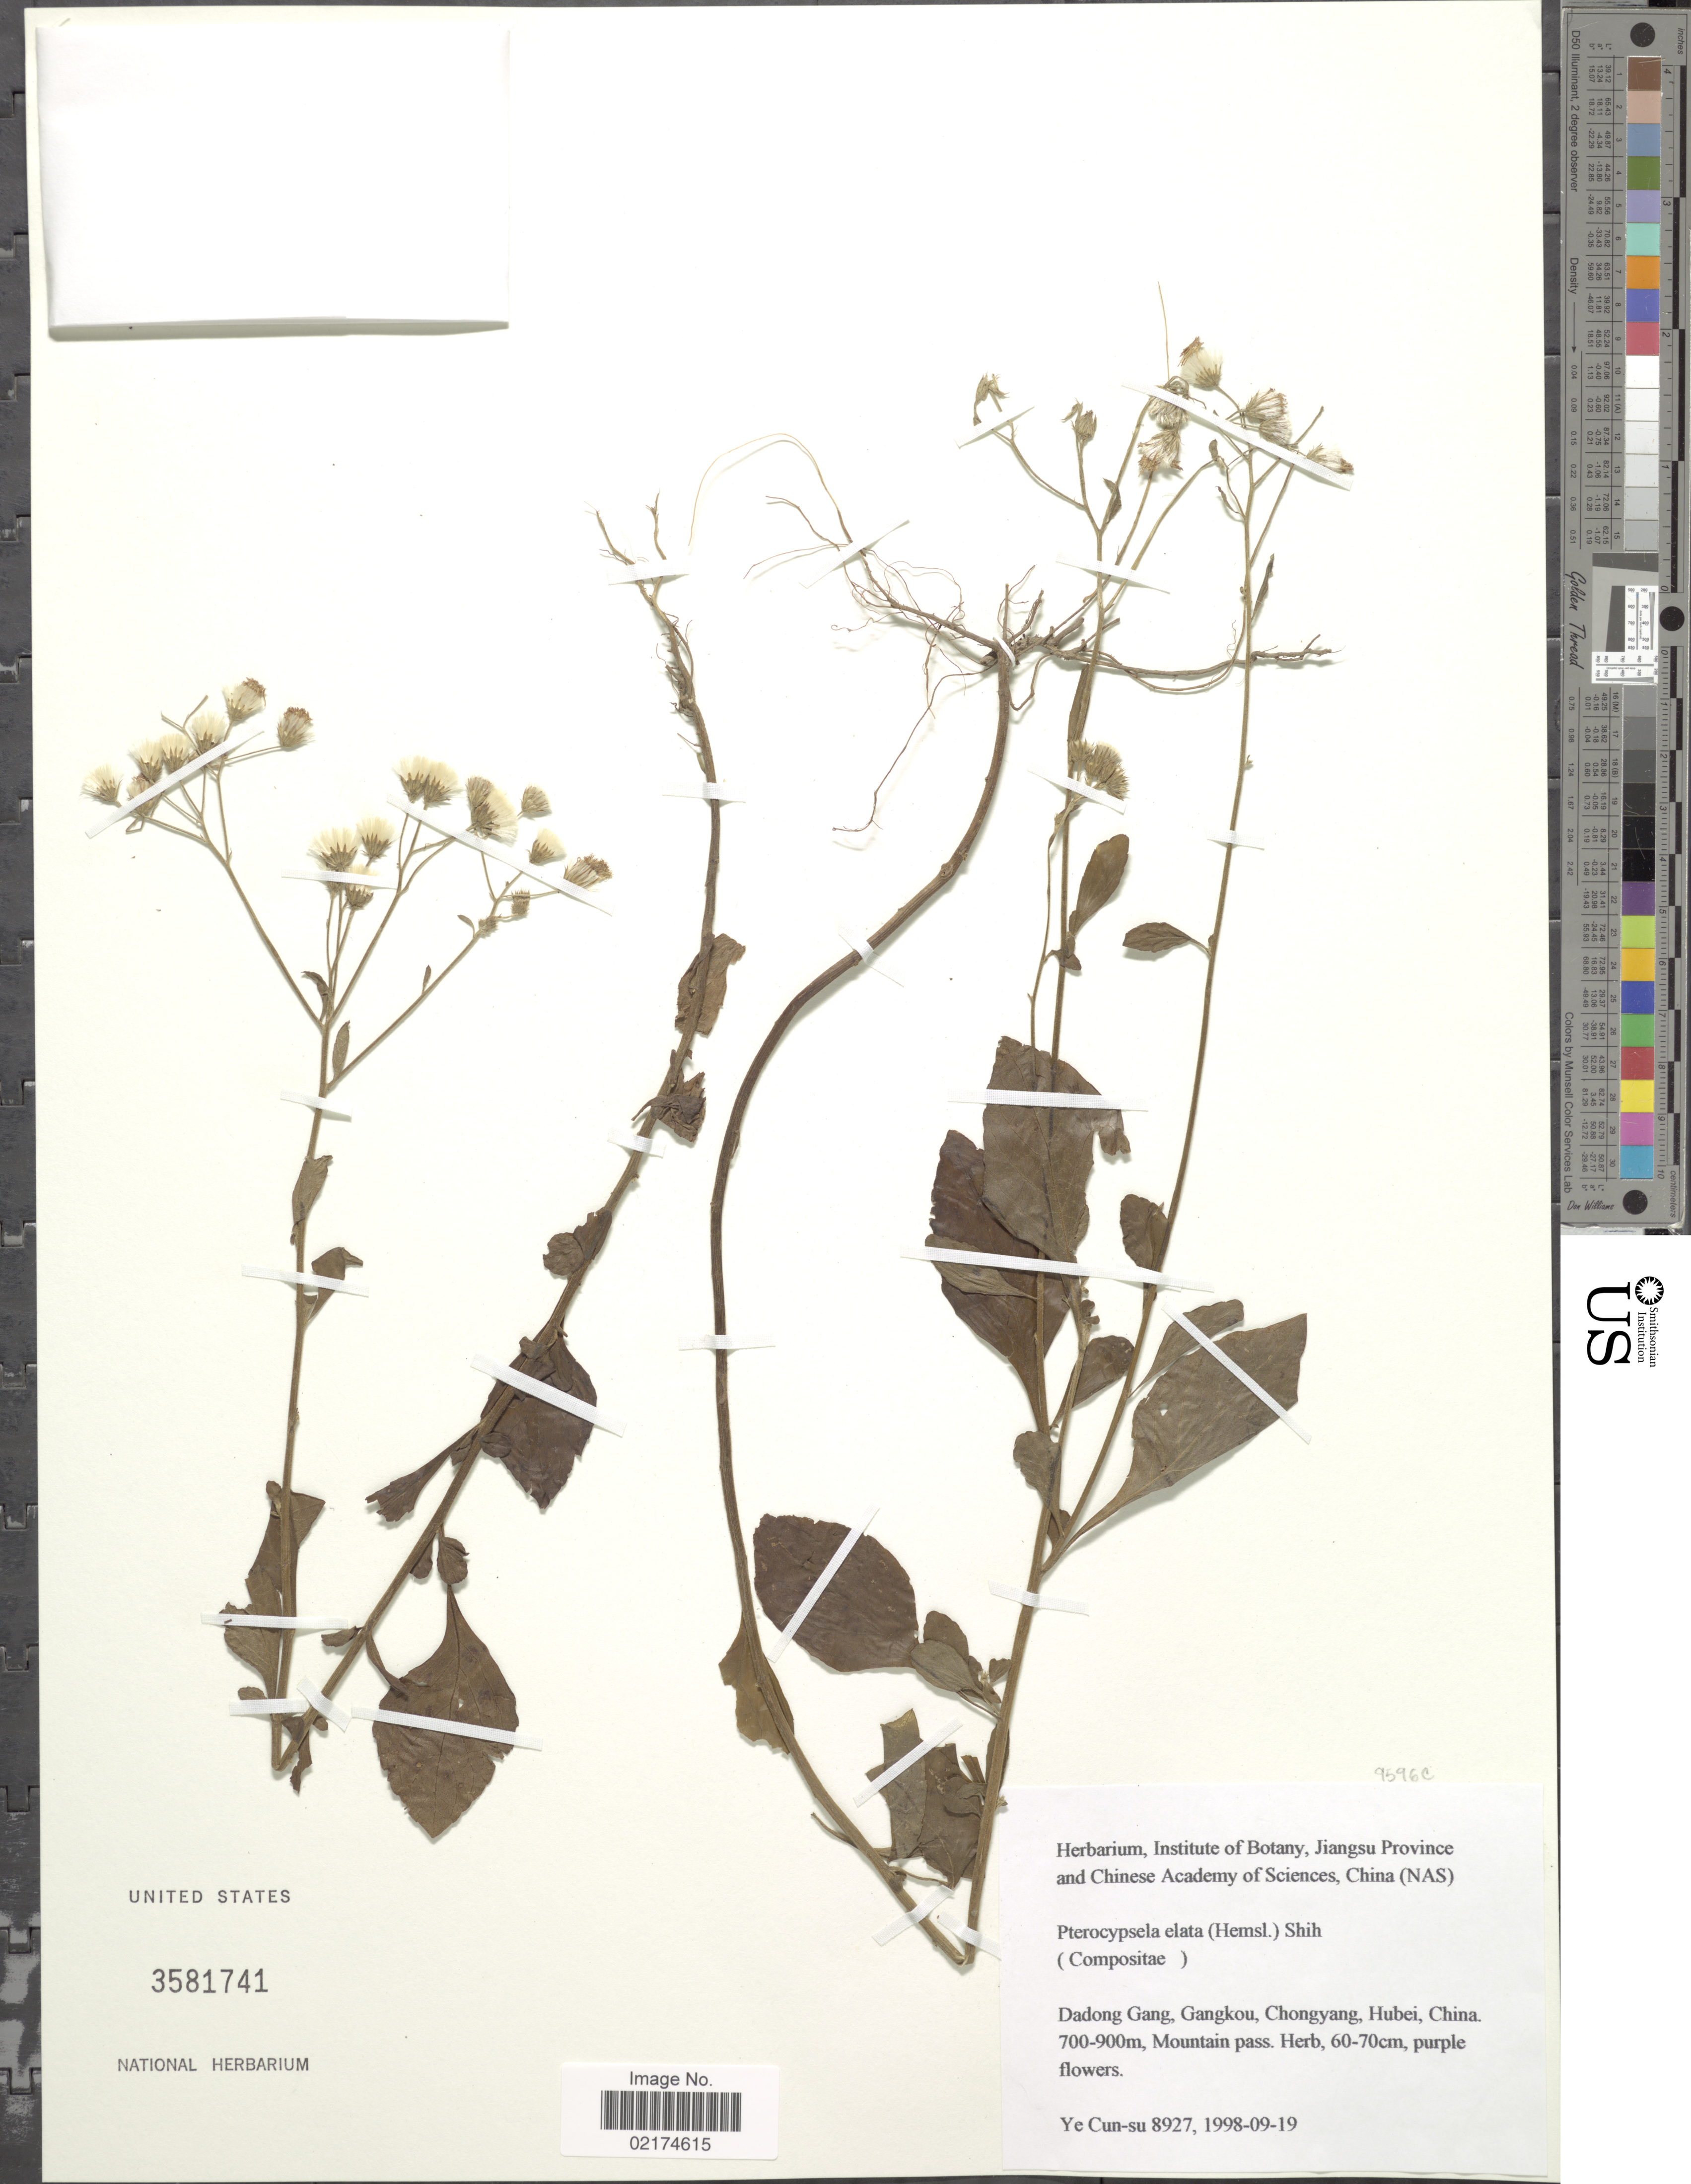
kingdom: Plantae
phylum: Tracheophyta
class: Magnoliopsida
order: Asterales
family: Asteraceae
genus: Lactuca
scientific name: Lactuca raddeana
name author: Maxim.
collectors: Ye Cun-su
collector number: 8927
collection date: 1998-09-19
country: China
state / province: Hubei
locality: Dadong Gang, Gangkou, Chongyang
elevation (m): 700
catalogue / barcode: US 3581741